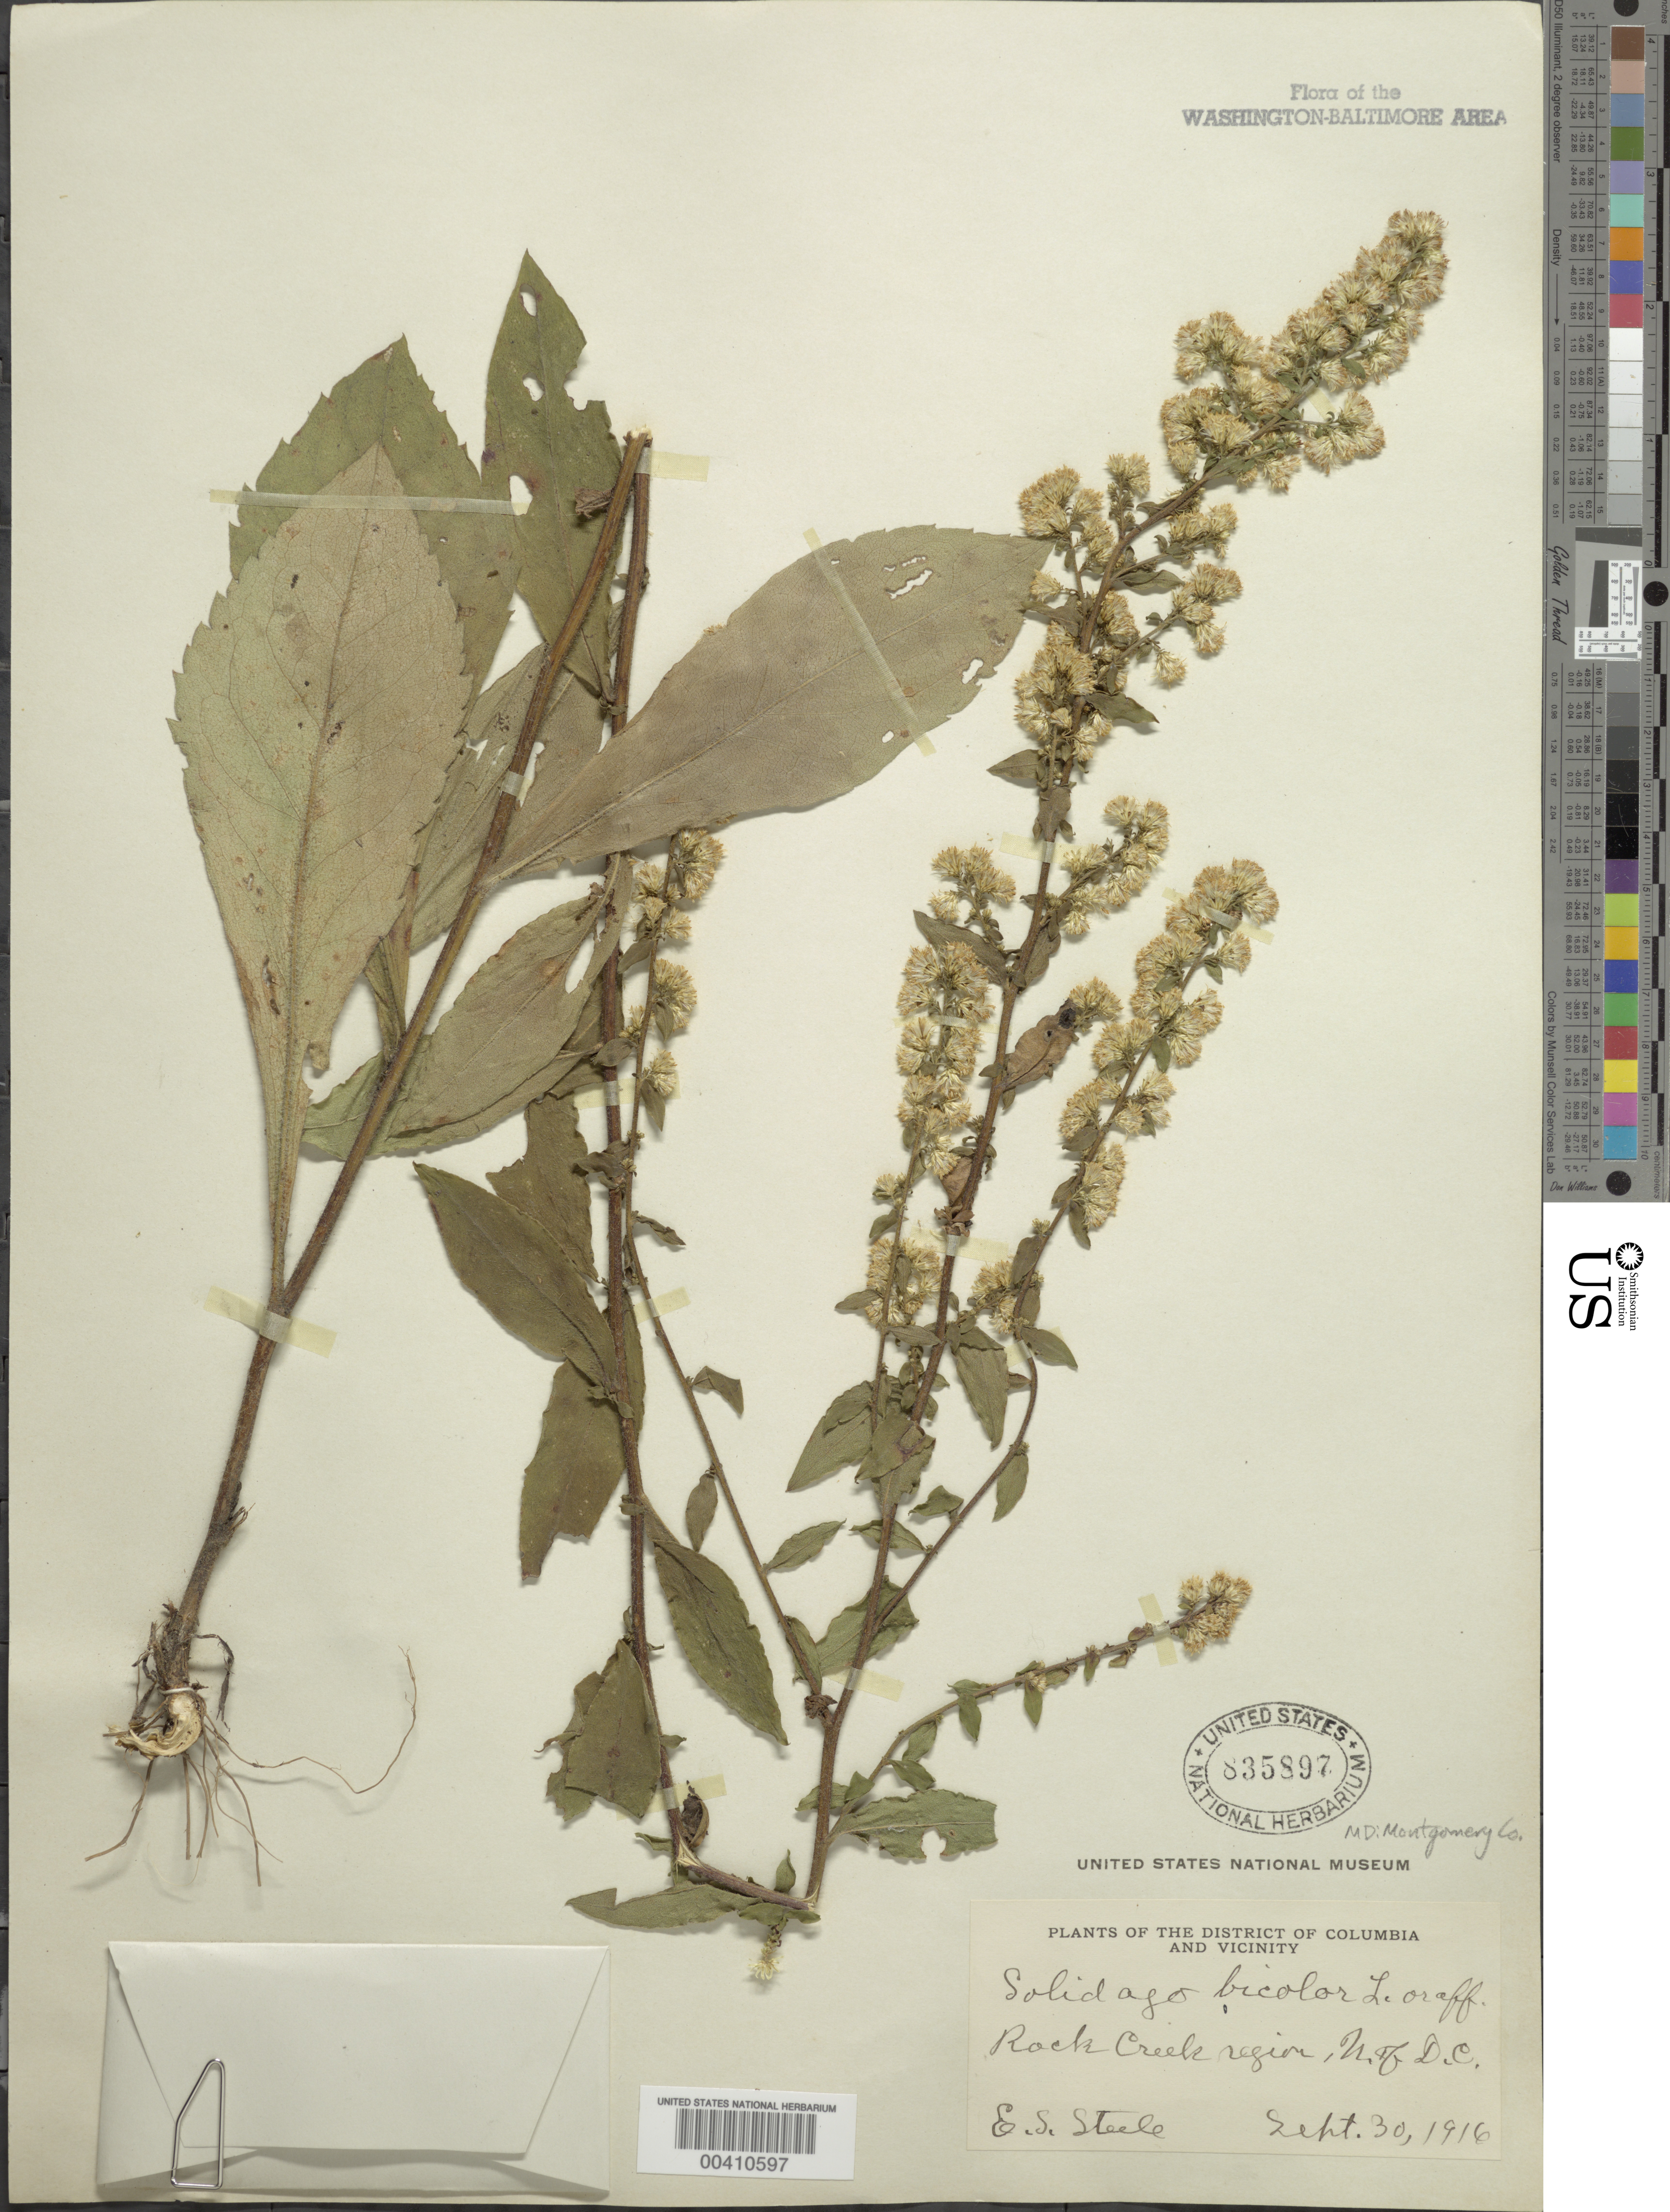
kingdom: Plantae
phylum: Tracheophyta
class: Magnoliopsida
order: Asterales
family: Asteraceae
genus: Solidago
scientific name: Solidago bicolor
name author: L.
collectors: E. Steele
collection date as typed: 30 Sep 1916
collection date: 1916-09-30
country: United States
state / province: Maryland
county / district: Montgomery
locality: Rock Creek, N of DC Rock Creek Park & vicinity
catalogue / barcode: US 835897